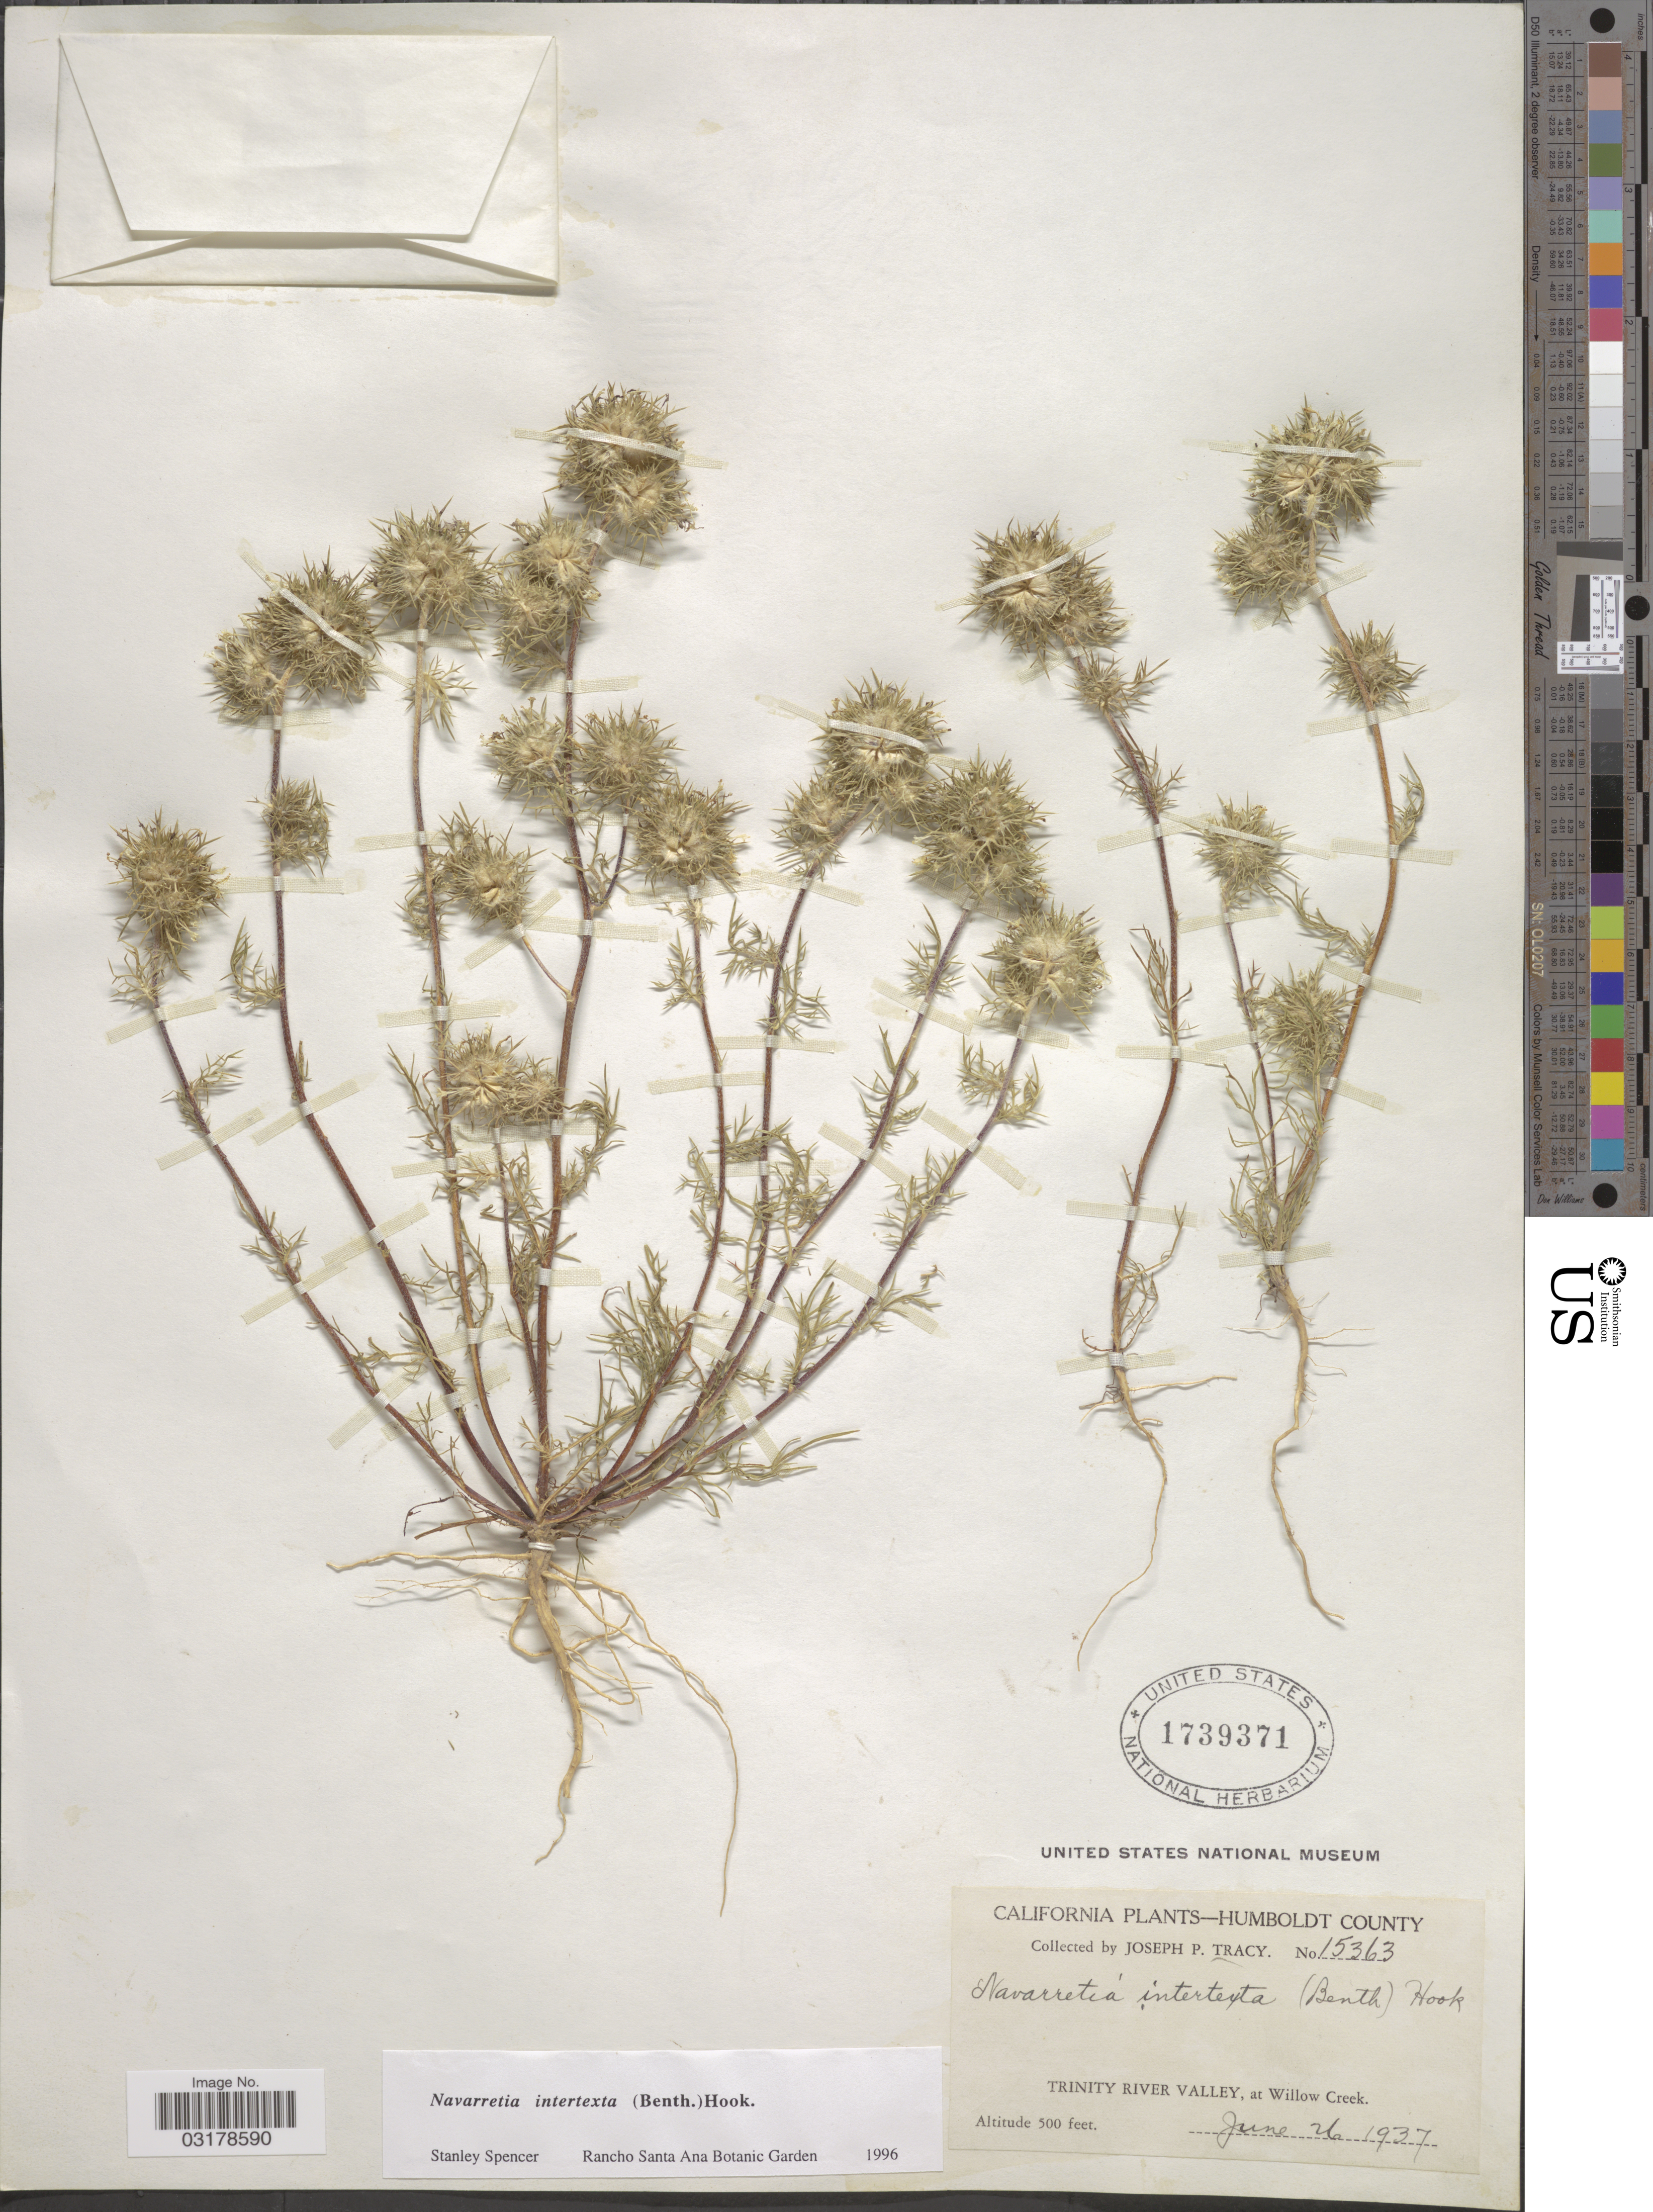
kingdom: Plantae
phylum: Tracheophyta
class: Magnoliopsida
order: Ericales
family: Polemoniaceae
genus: Navarretia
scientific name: Navarretia intertexta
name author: (Benth.) Hook.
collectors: J. Tracy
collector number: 15363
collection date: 1937-06-26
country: United States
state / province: California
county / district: Humboldt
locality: Humboldt County. Trinity River Valley, at Willow Creek.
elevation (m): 152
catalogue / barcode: US 1739371